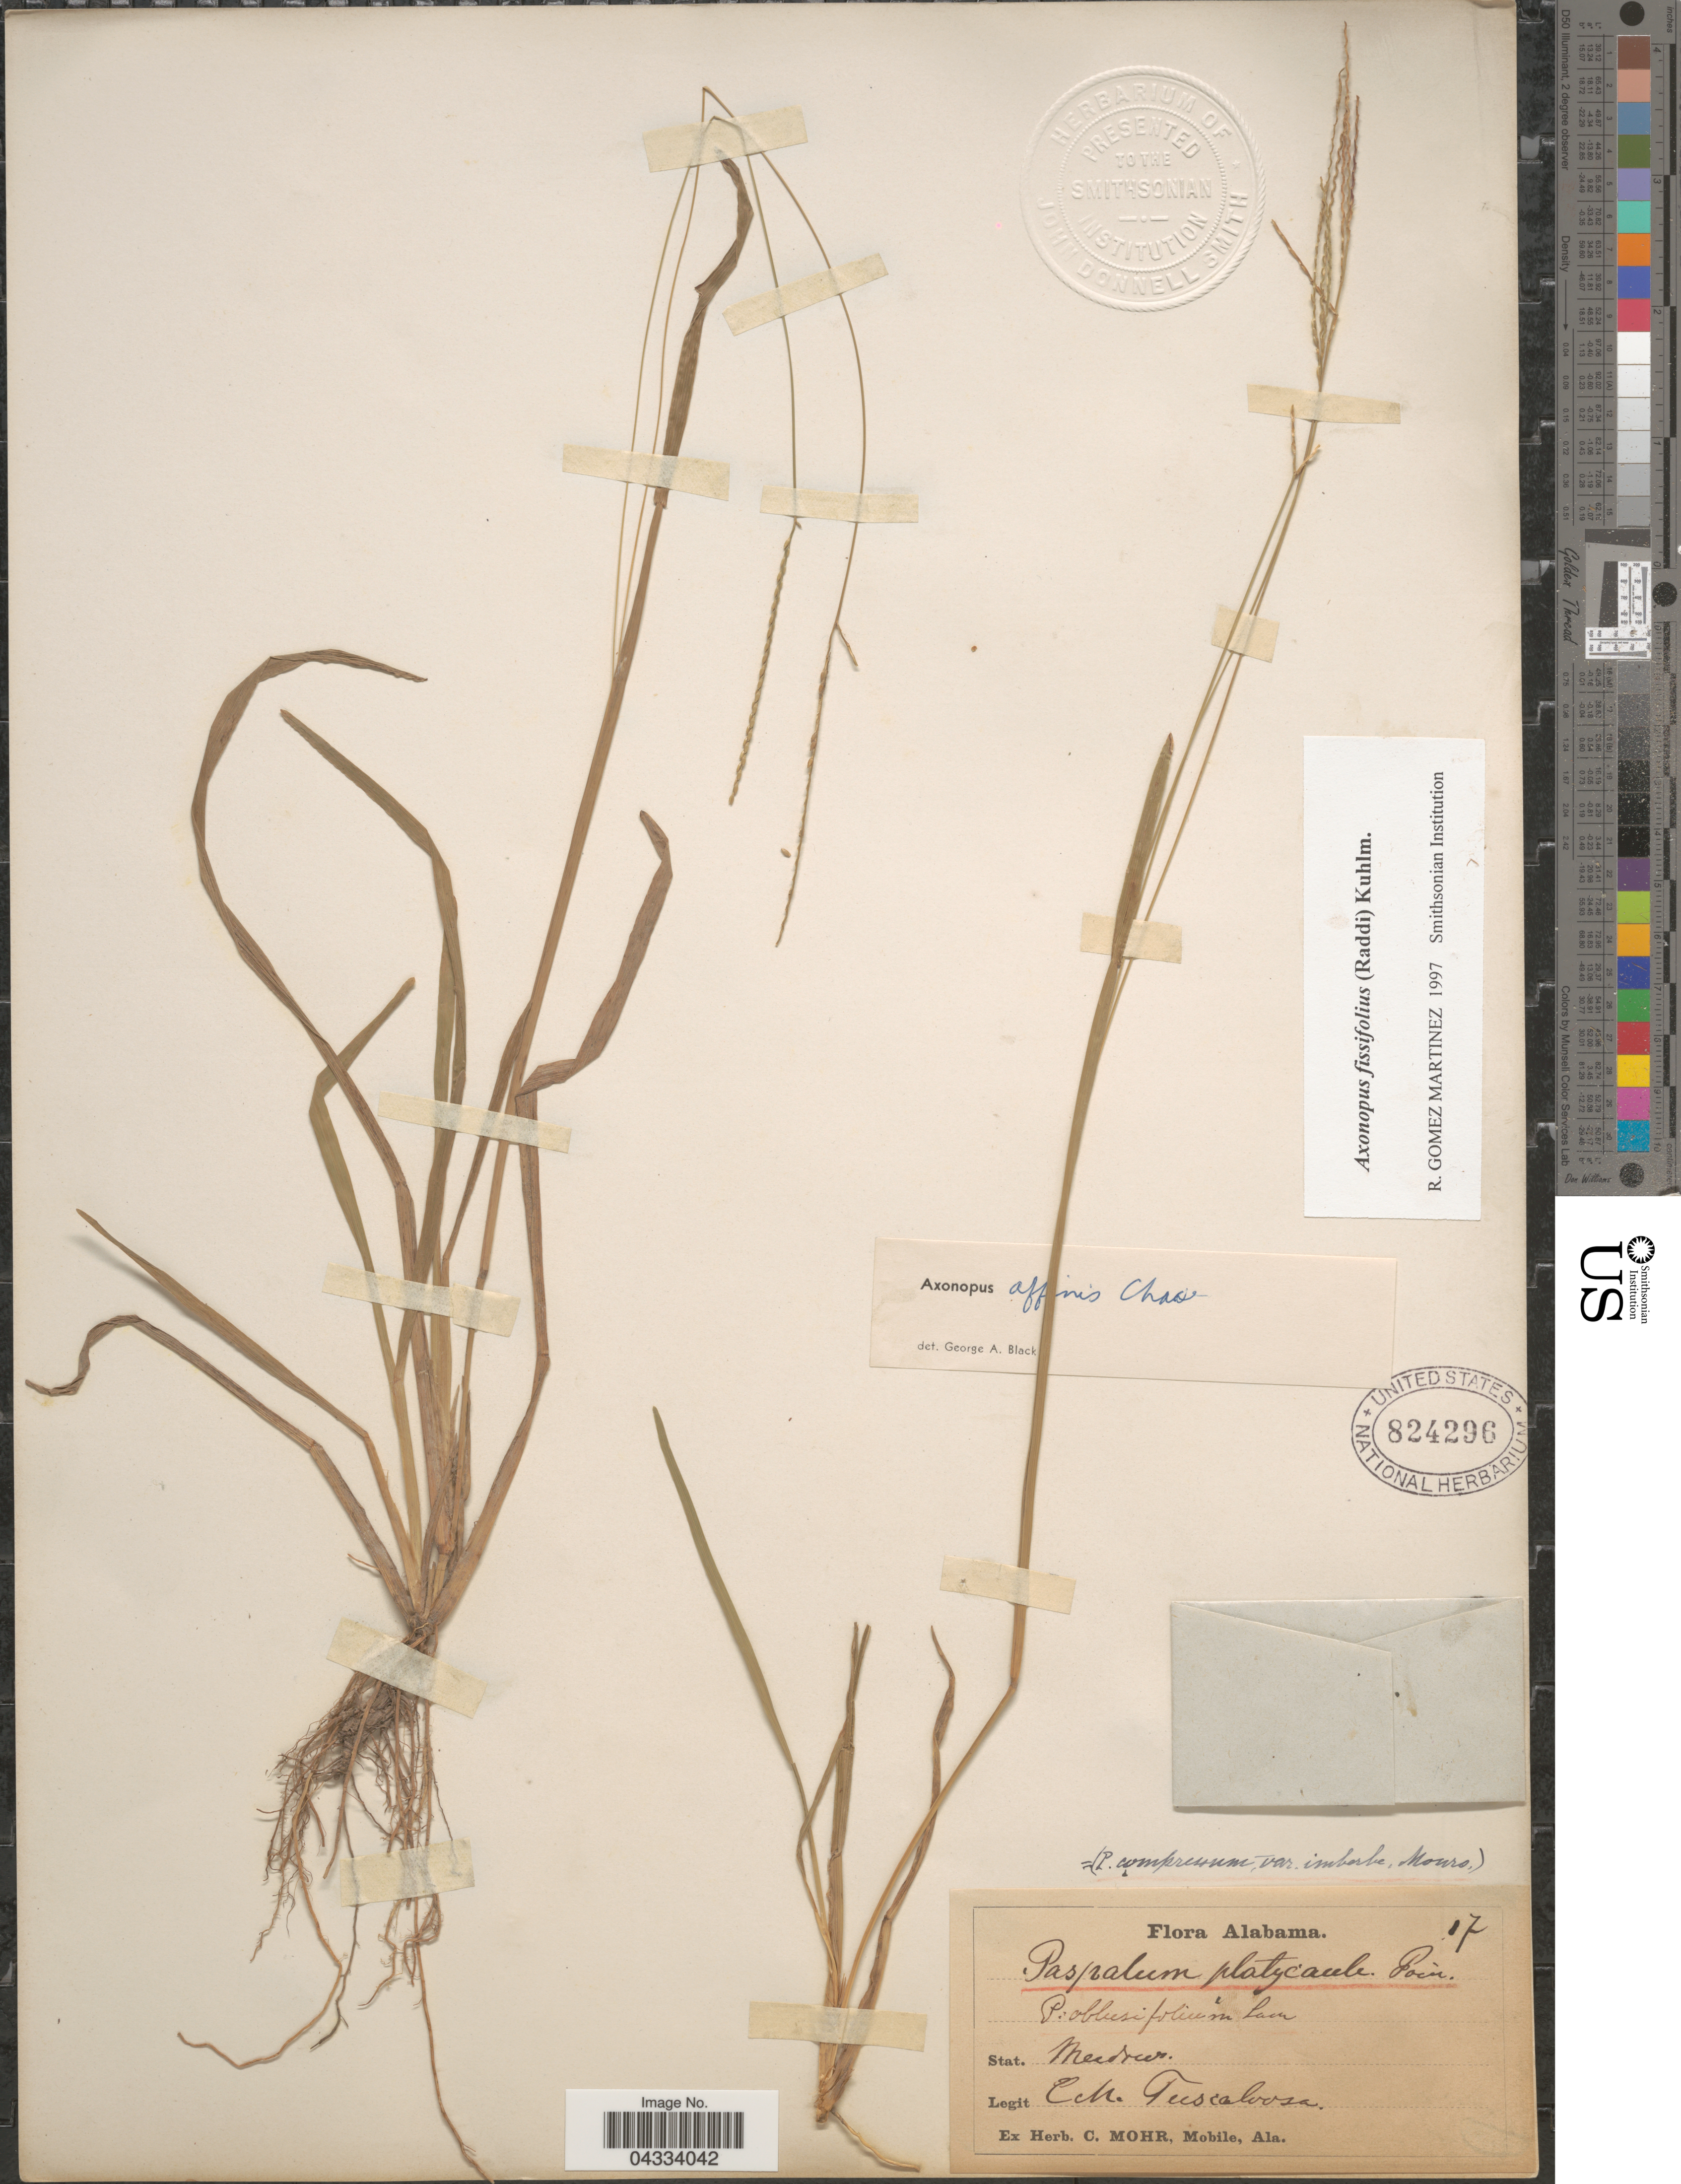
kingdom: Plantae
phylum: Tracheophyta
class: Liliopsida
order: Poales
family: Poaceae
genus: Axonopus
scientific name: Axonopus fissifolius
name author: (Raddi) Kuhlm.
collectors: C. T. Mohr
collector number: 17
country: United States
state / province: Alabama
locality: Meadow. Tuscaloosa.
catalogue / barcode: US 824296